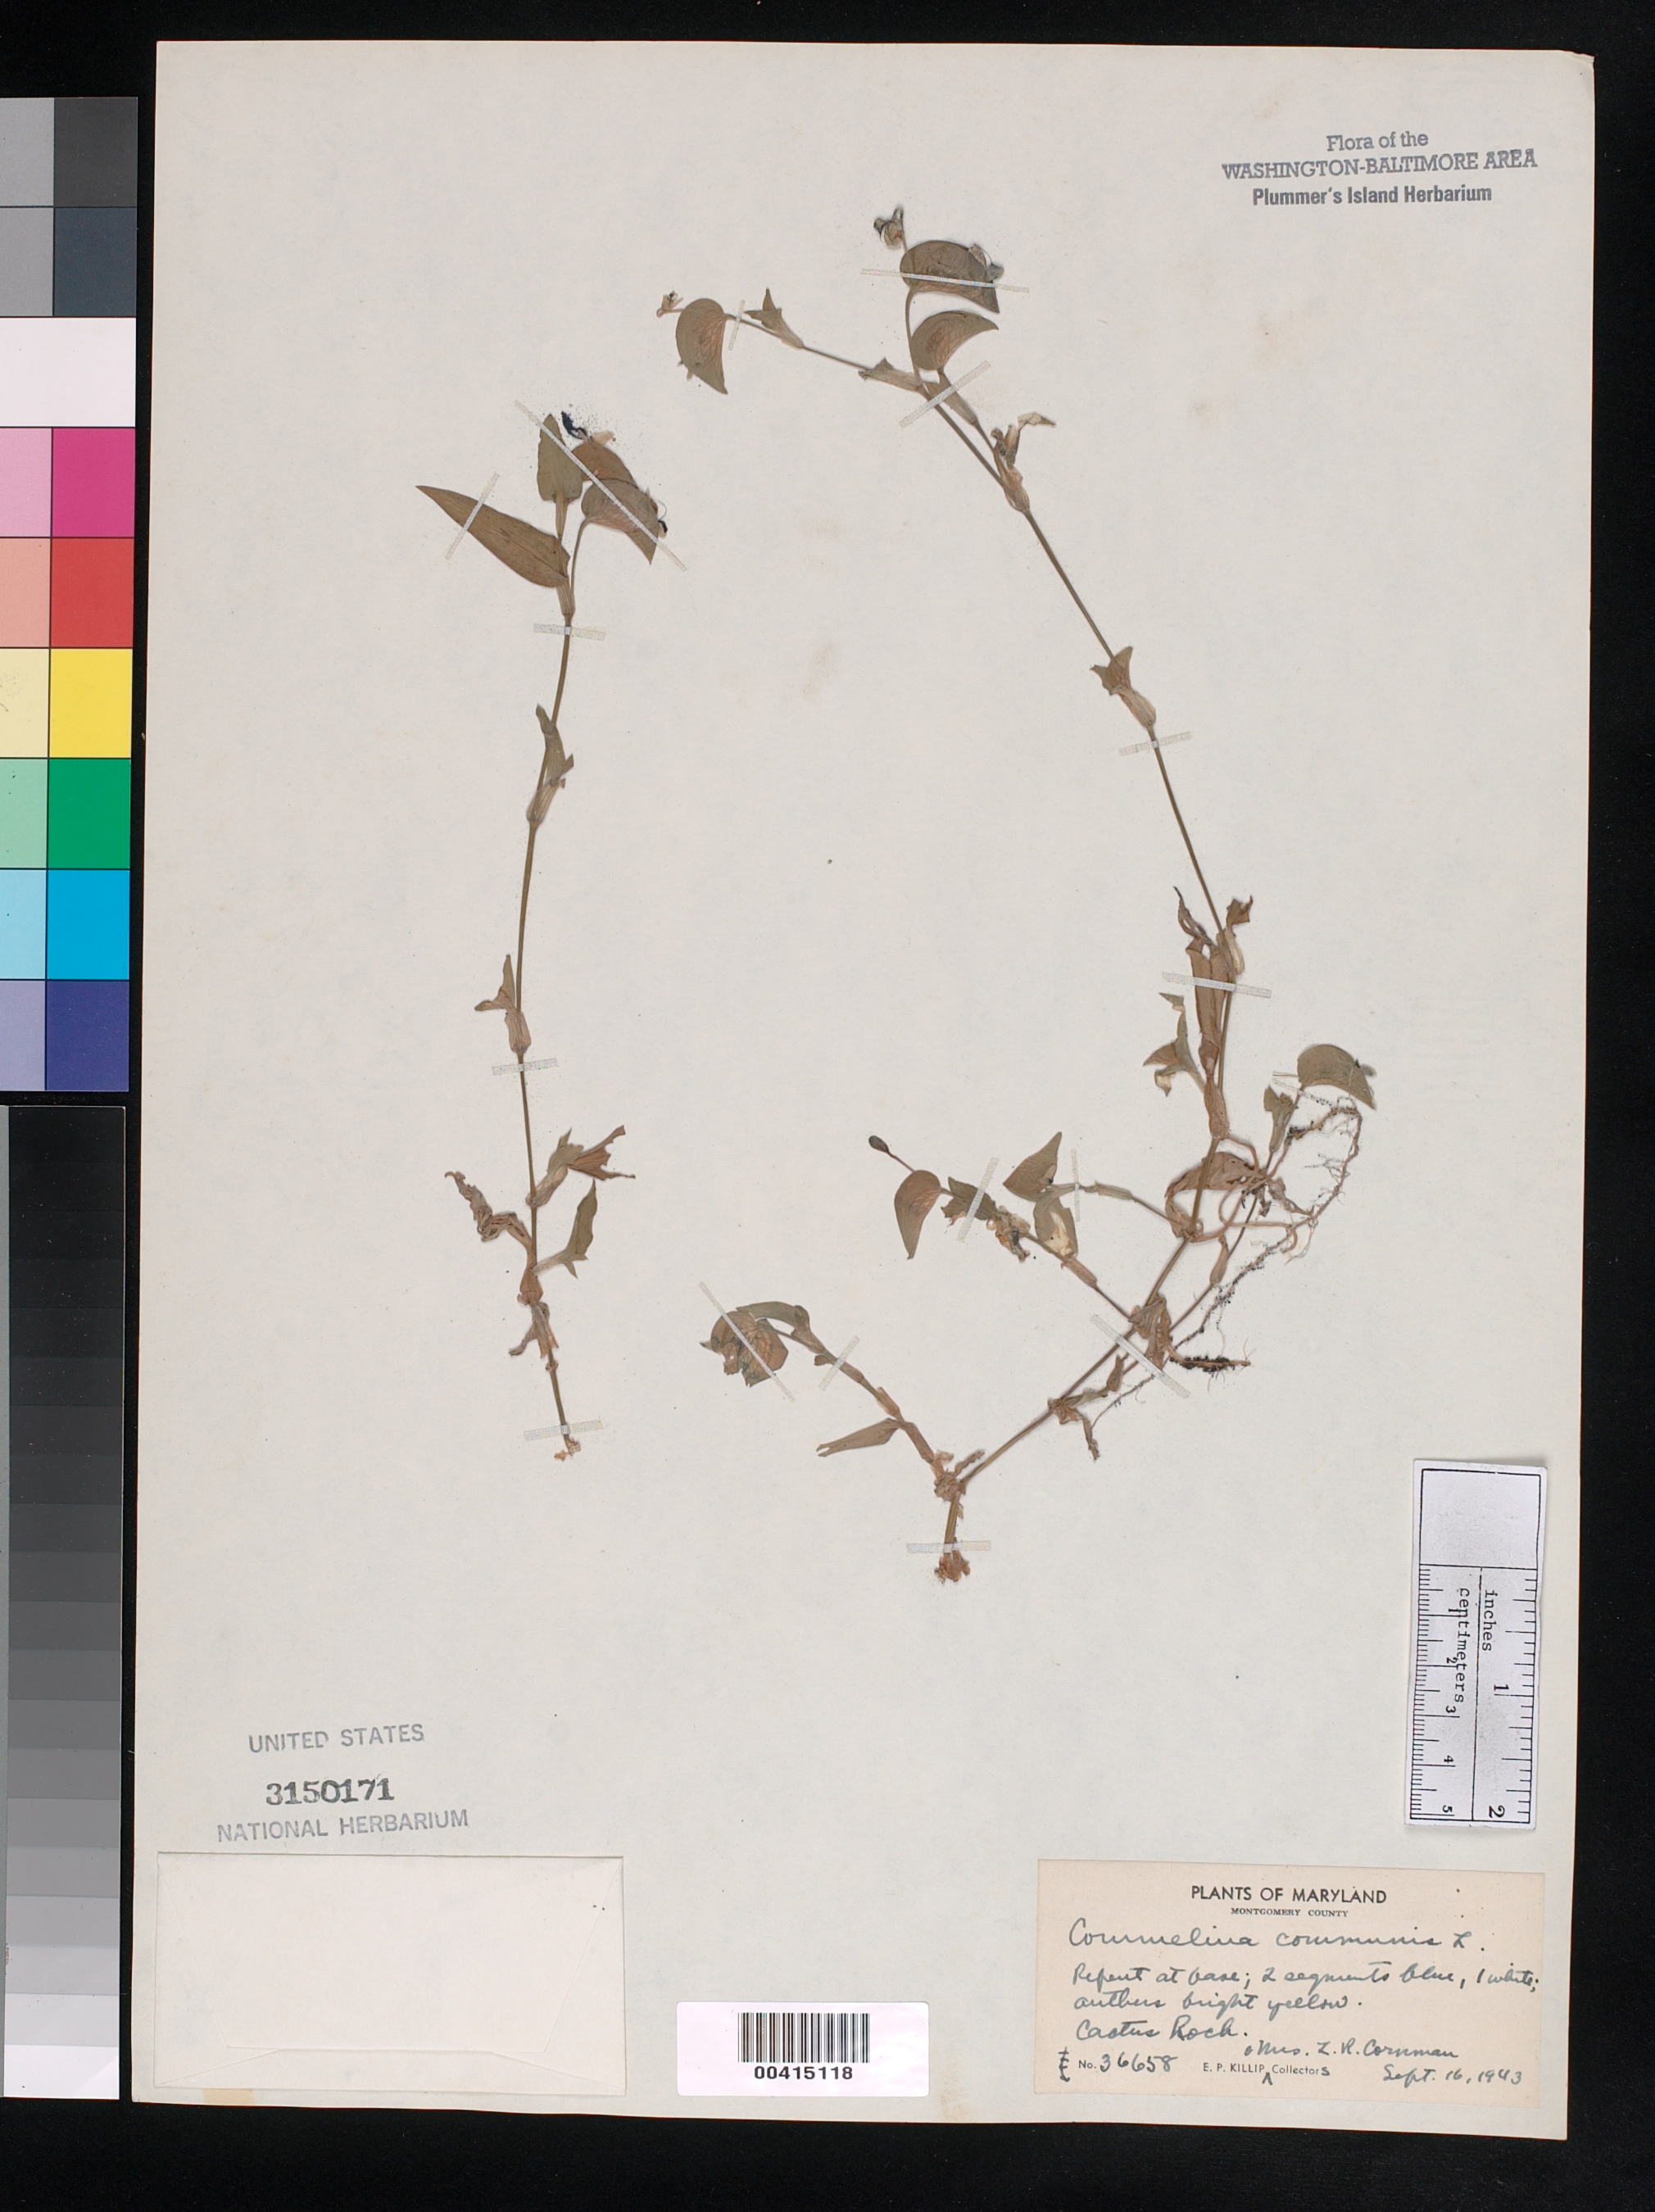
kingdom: Plantae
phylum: Tracheophyta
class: Liliopsida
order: Commelinales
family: Commelinaceae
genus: Commelina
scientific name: Commelina communis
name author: L.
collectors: E. P. Killip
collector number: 36658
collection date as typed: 16 Sep 1943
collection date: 1943-09-16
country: United States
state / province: Maryland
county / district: Montgomery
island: Plummers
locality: Plummer's Island; Cactus Rock C. & O. Canal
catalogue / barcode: US 3150171